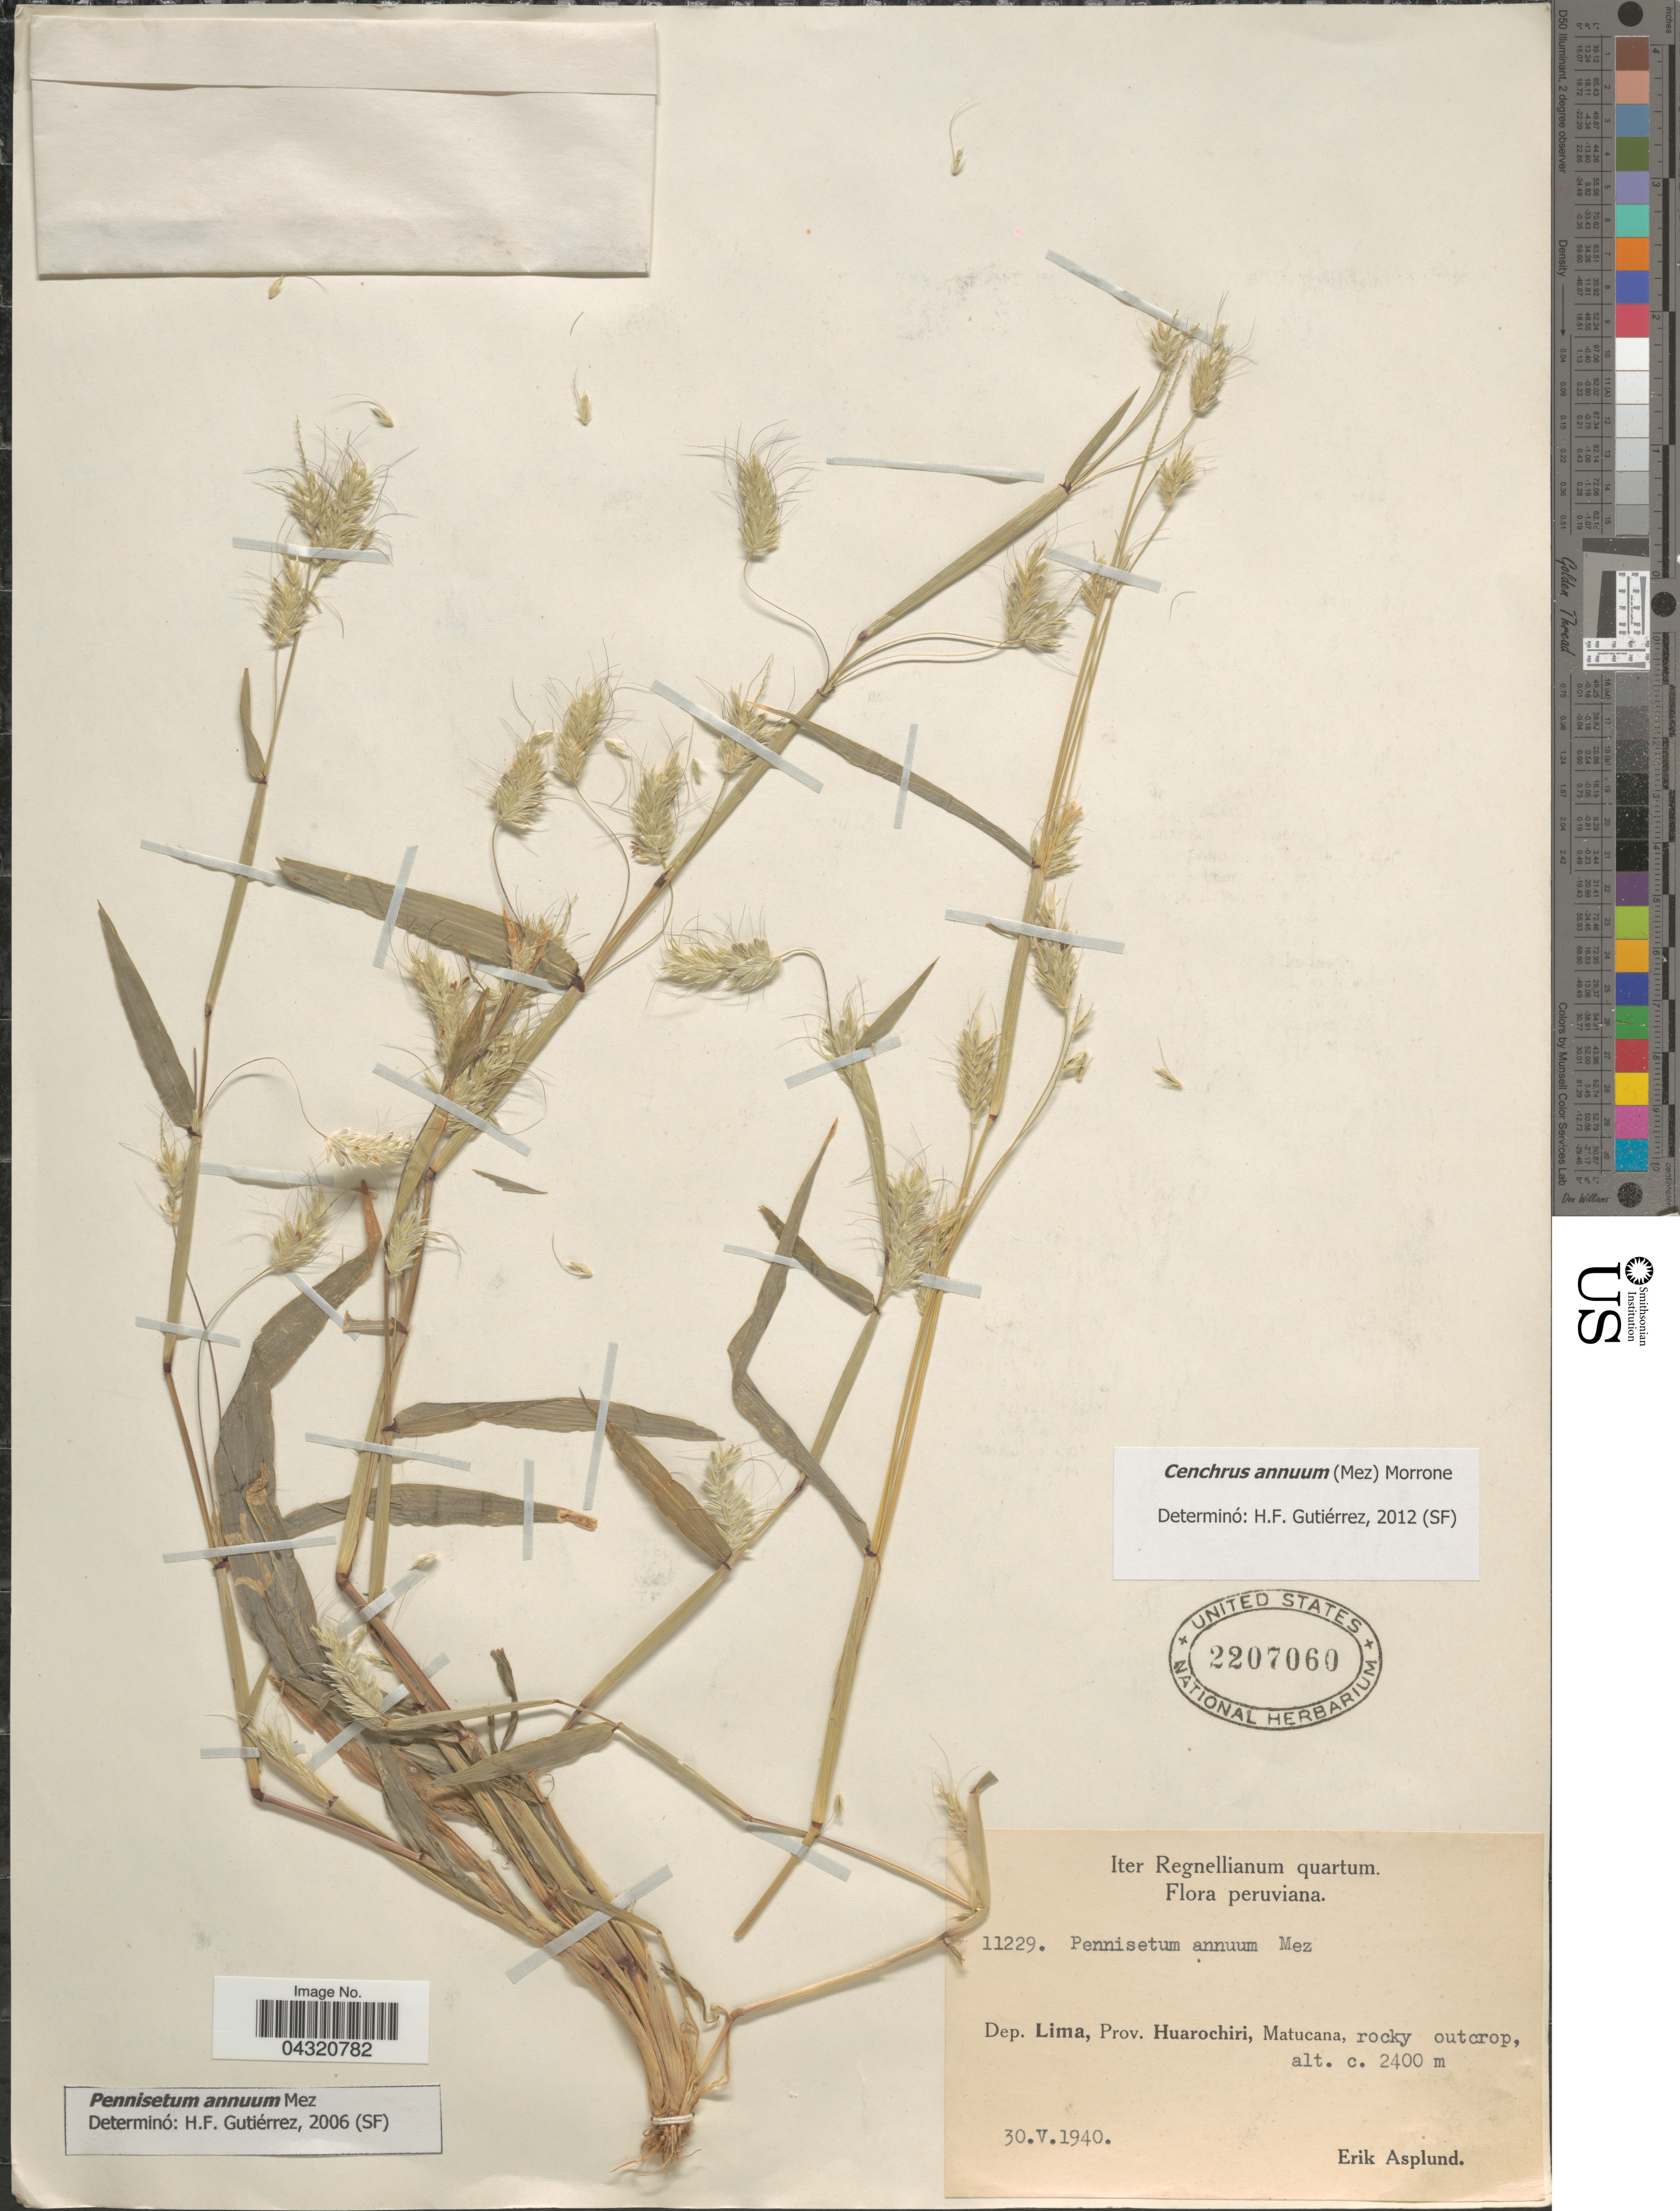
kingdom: Plantae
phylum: Tracheophyta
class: Liliopsida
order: Poales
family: Poaceae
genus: Cenchrus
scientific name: Cenchrus annuus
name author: (Mez) Morrone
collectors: E. Asplund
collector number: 11229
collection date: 1940-05-30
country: Peru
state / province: Lima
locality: Iter Regnellianum quartum. Dep. Lima, Prov. Huarochiri, Matucana.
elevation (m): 2400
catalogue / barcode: US 2207060